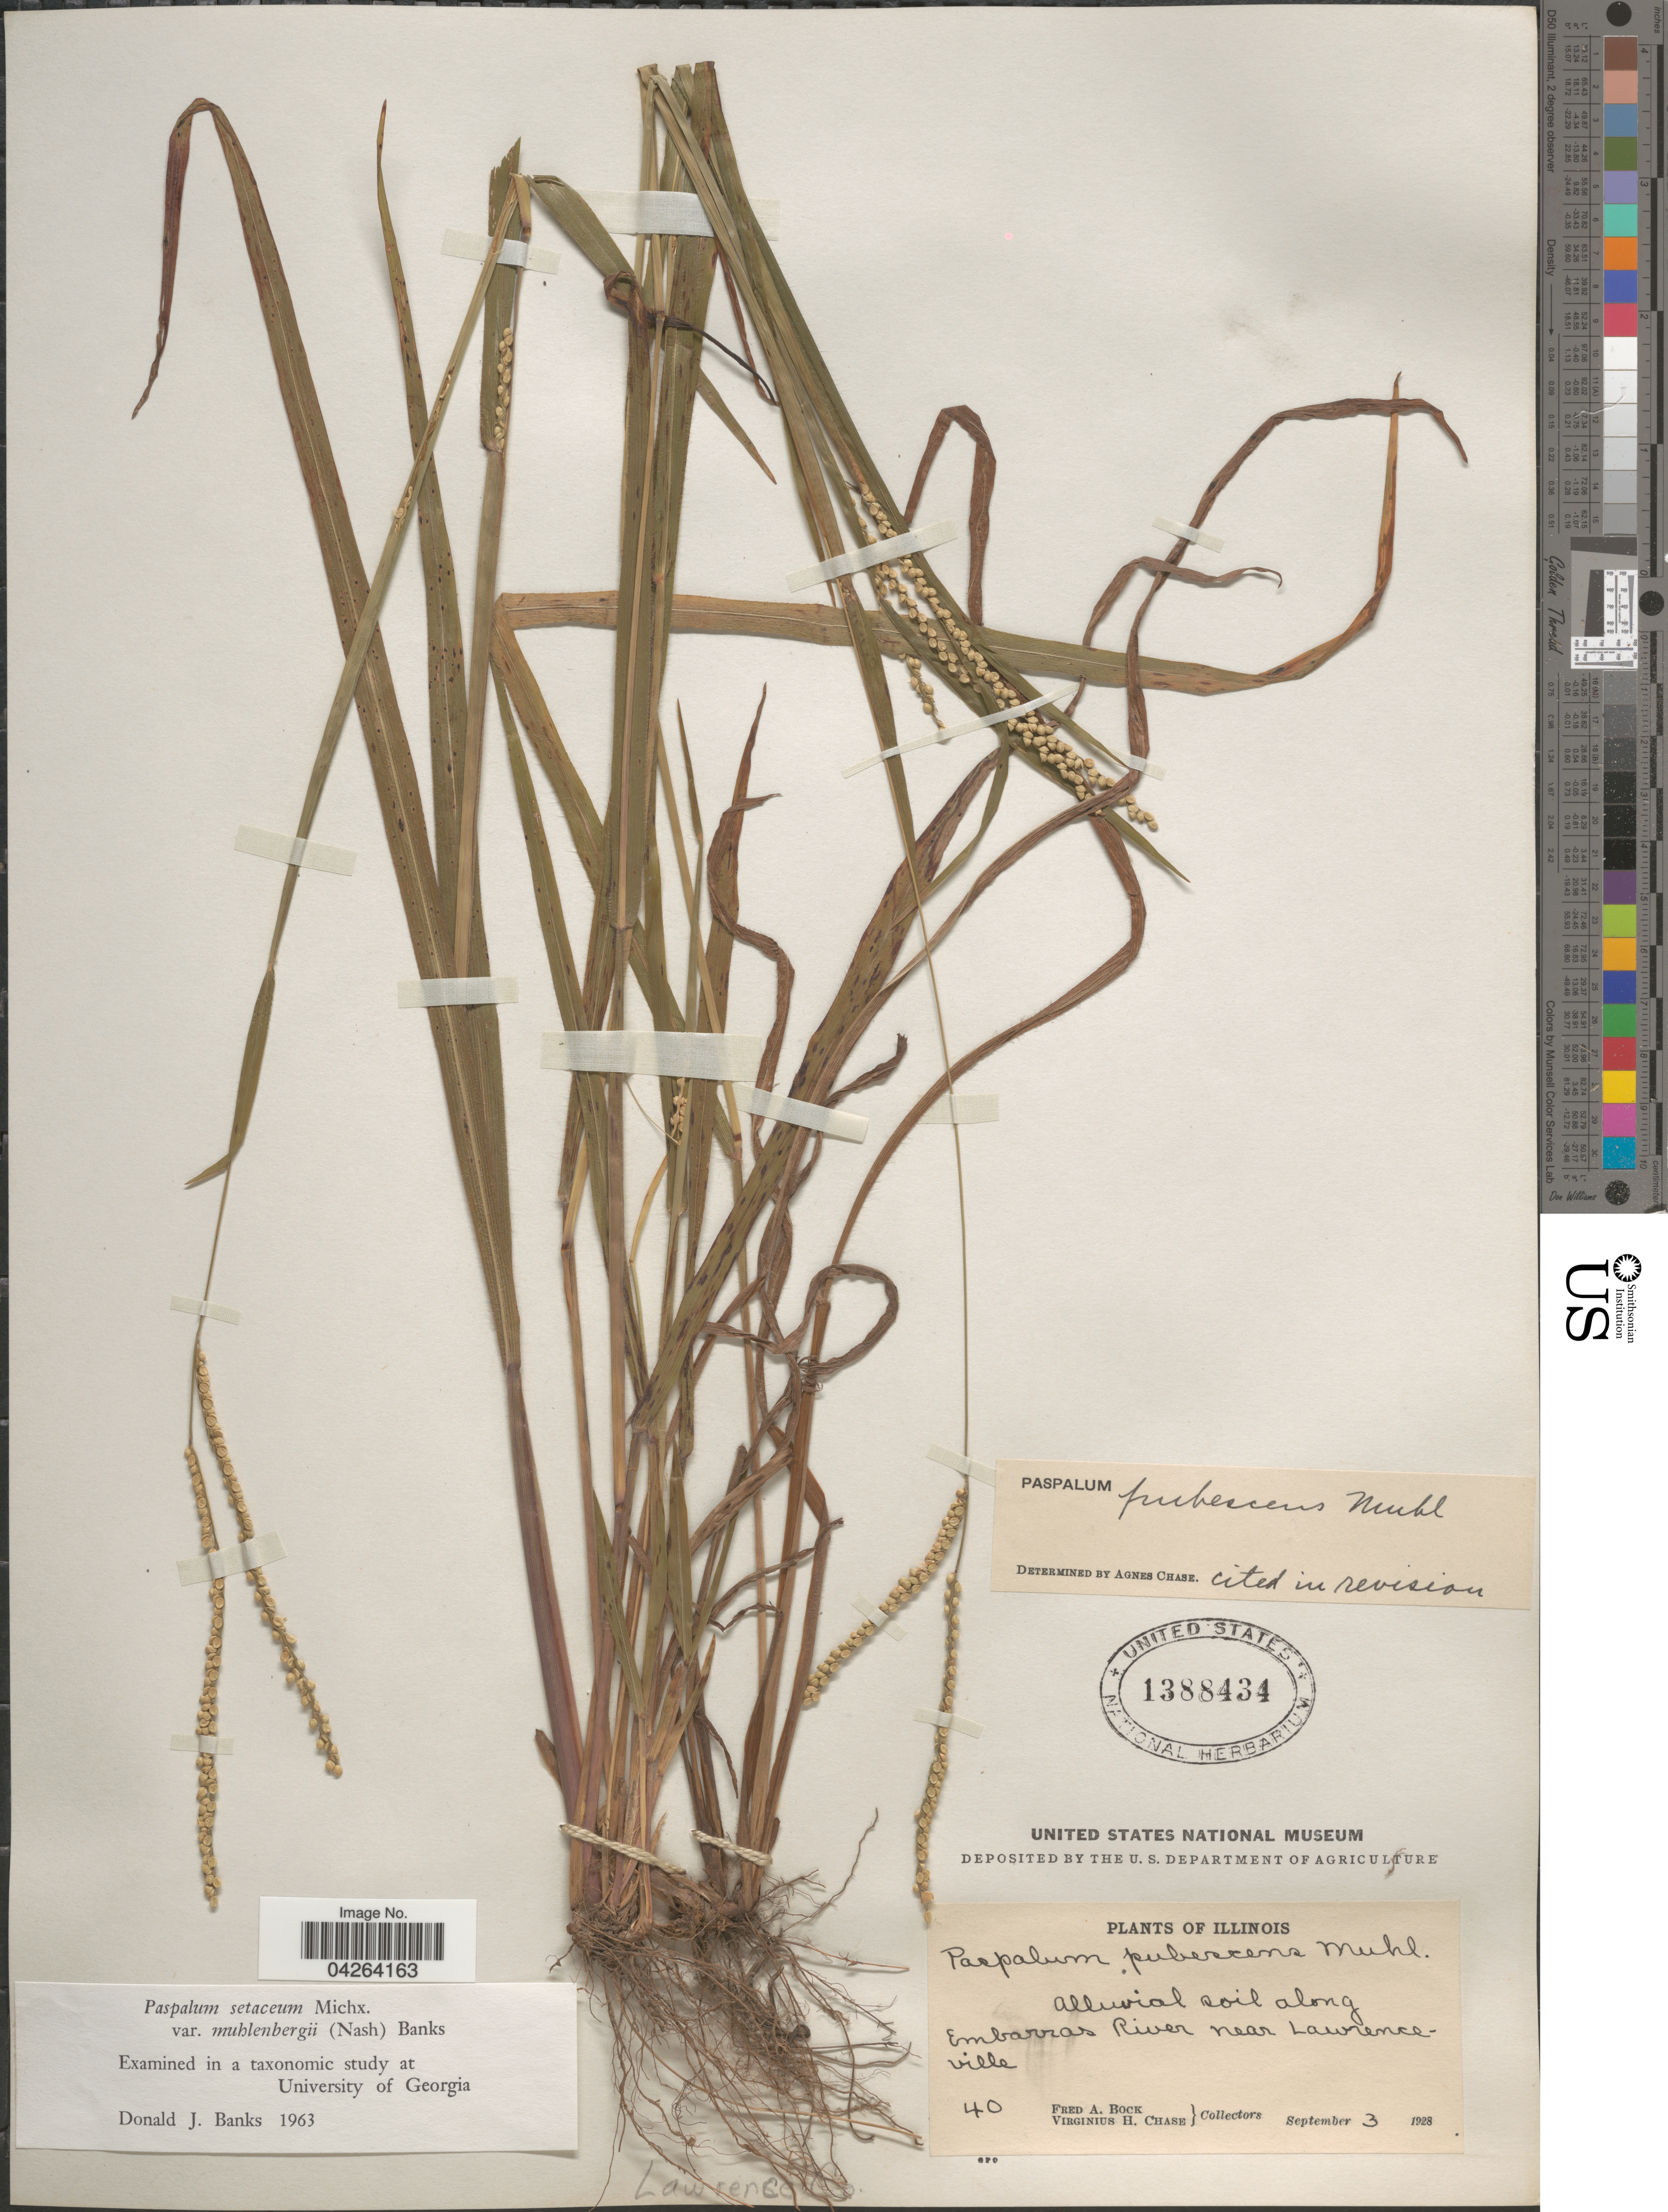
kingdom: Plantae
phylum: Tracheophyta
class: Liliopsida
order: Poales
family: Poaceae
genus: Paspalum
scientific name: Paspalum setaceum var. muhlenbergii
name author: (Nash) D.J. Banks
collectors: F. Bock & V. H. Chase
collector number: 40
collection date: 1928-09-03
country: United States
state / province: Illinois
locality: Alluvial soil along Embarras River near Lawrenceville. Lawrence Co.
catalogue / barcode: US 1388434